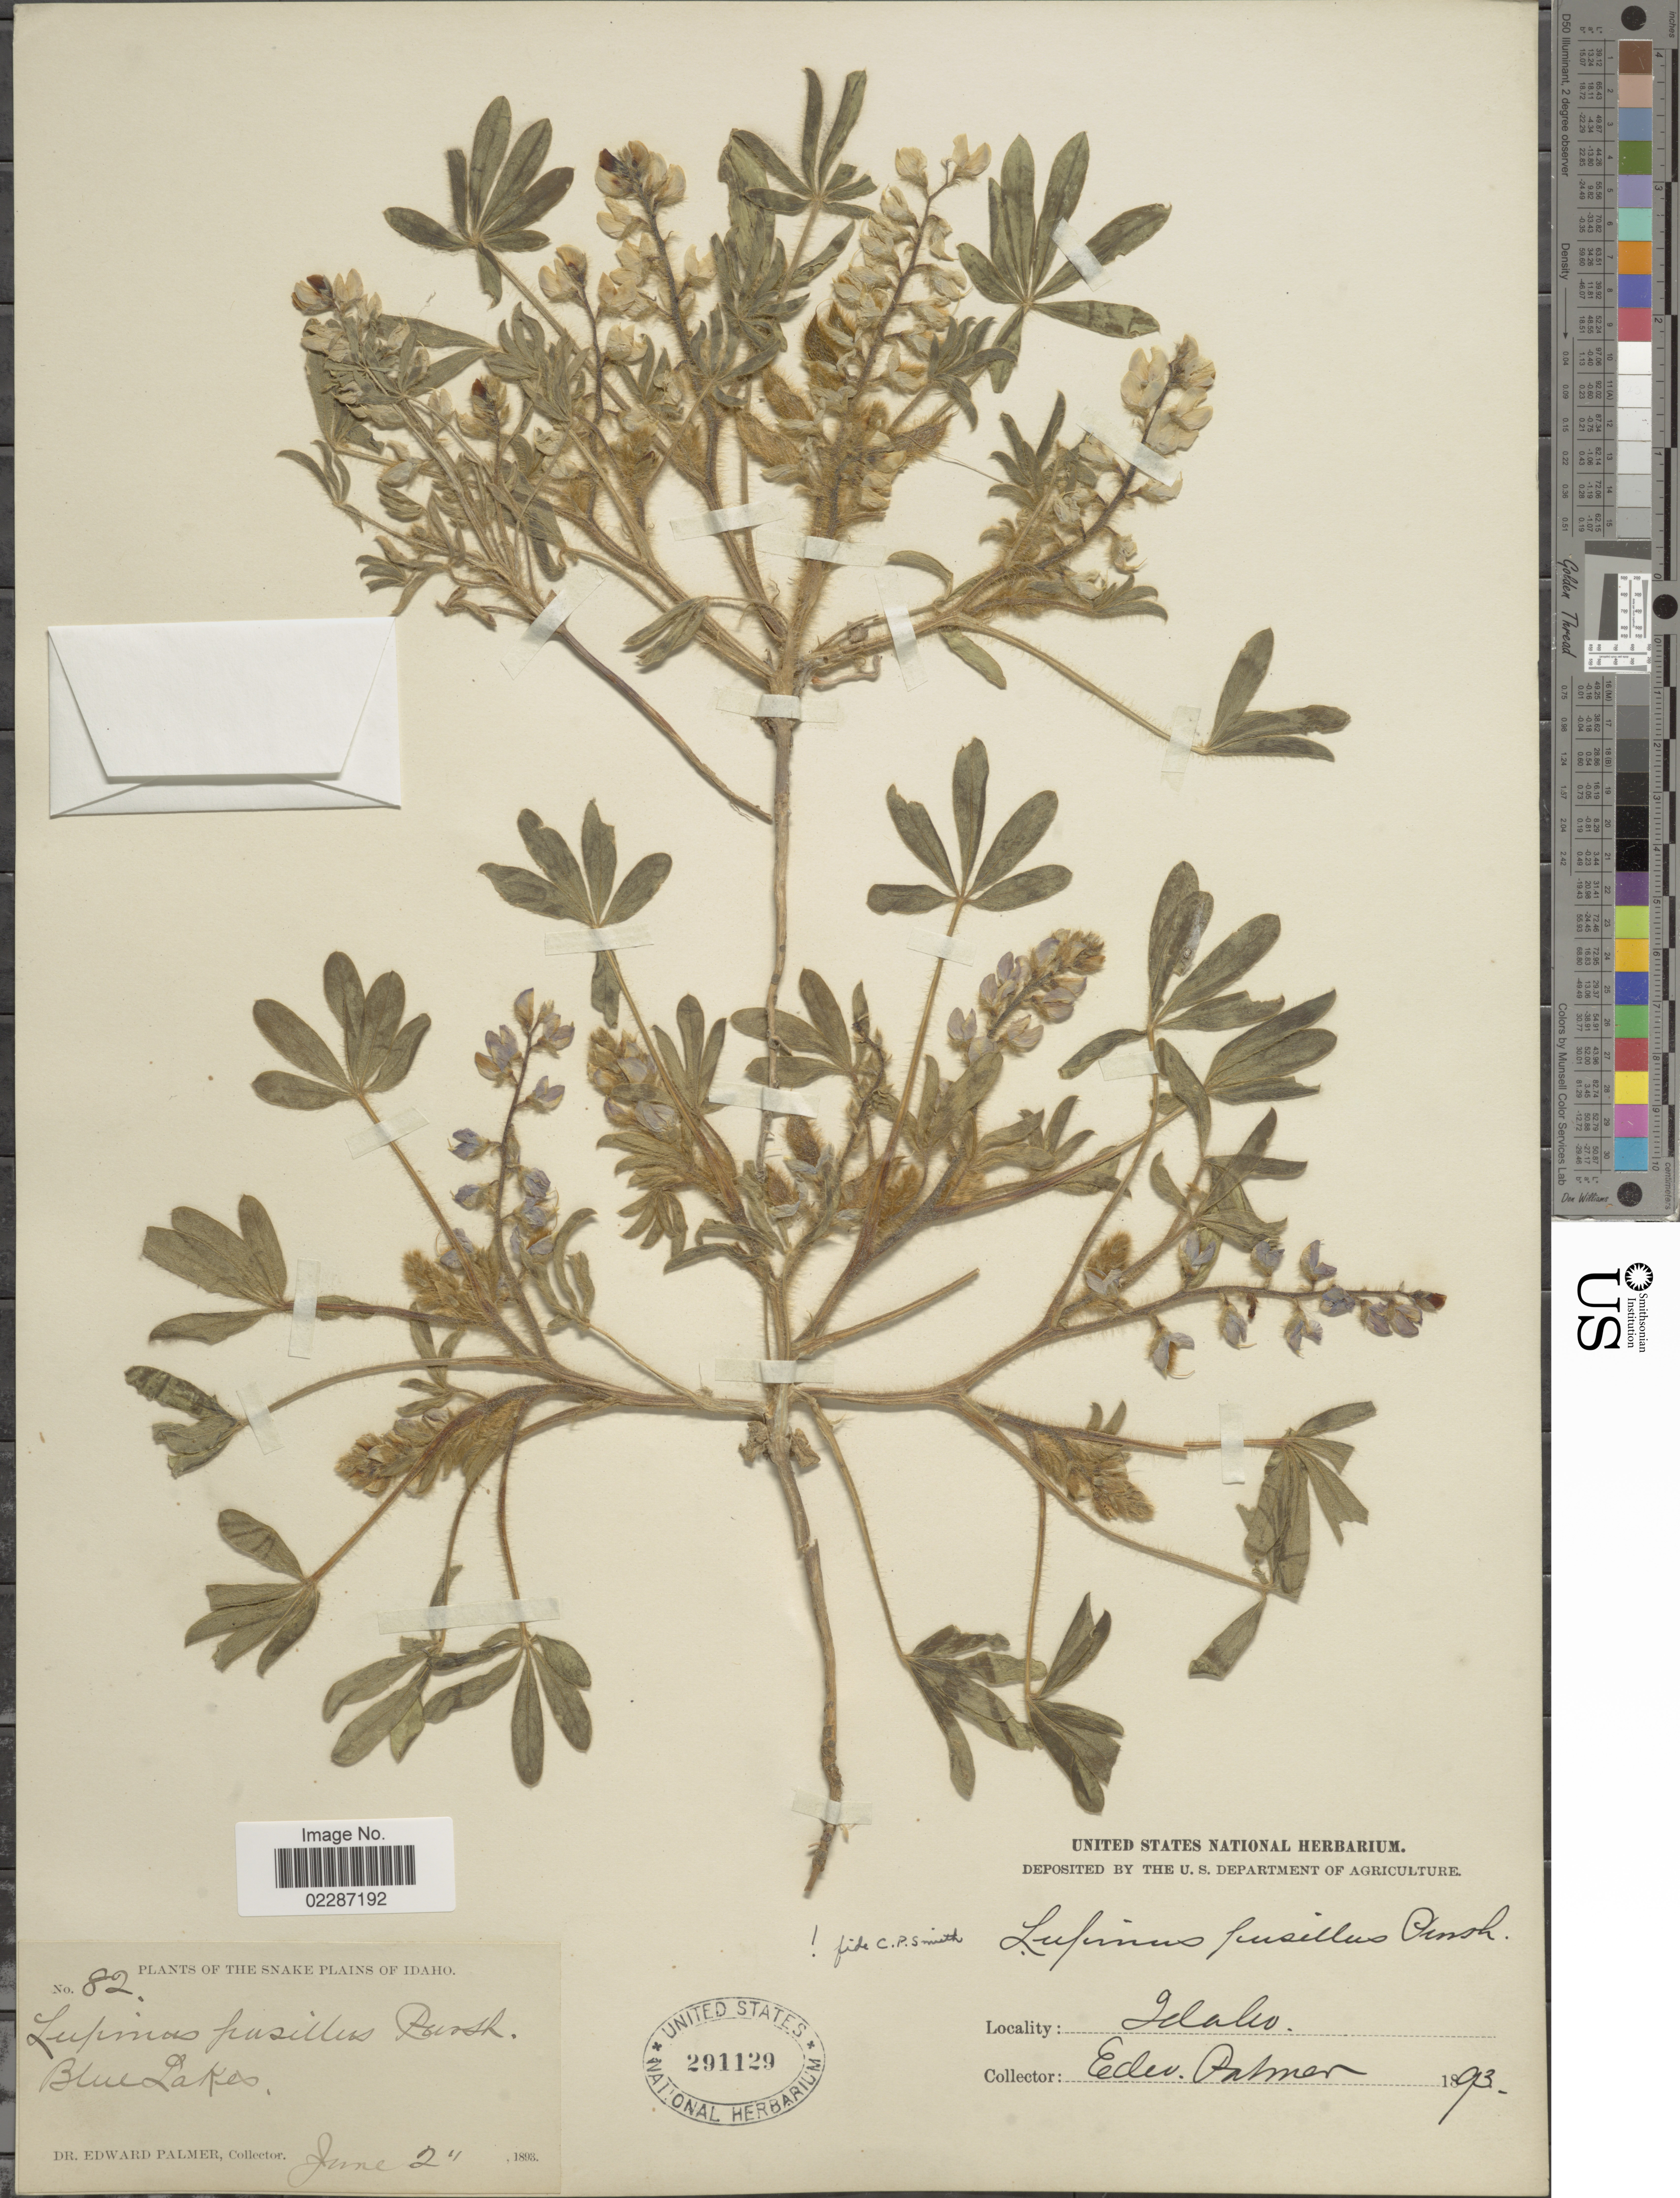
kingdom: Plantae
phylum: Tracheophyta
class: Magnoliopsida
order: Fabales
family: Fabaceae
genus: Lupinus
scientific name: Lupinus pusillus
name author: Pursh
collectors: E. Palmer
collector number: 82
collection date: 1893-06-02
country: United States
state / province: Idaho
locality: Snake Plains, Blue Lakes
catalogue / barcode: US 291129